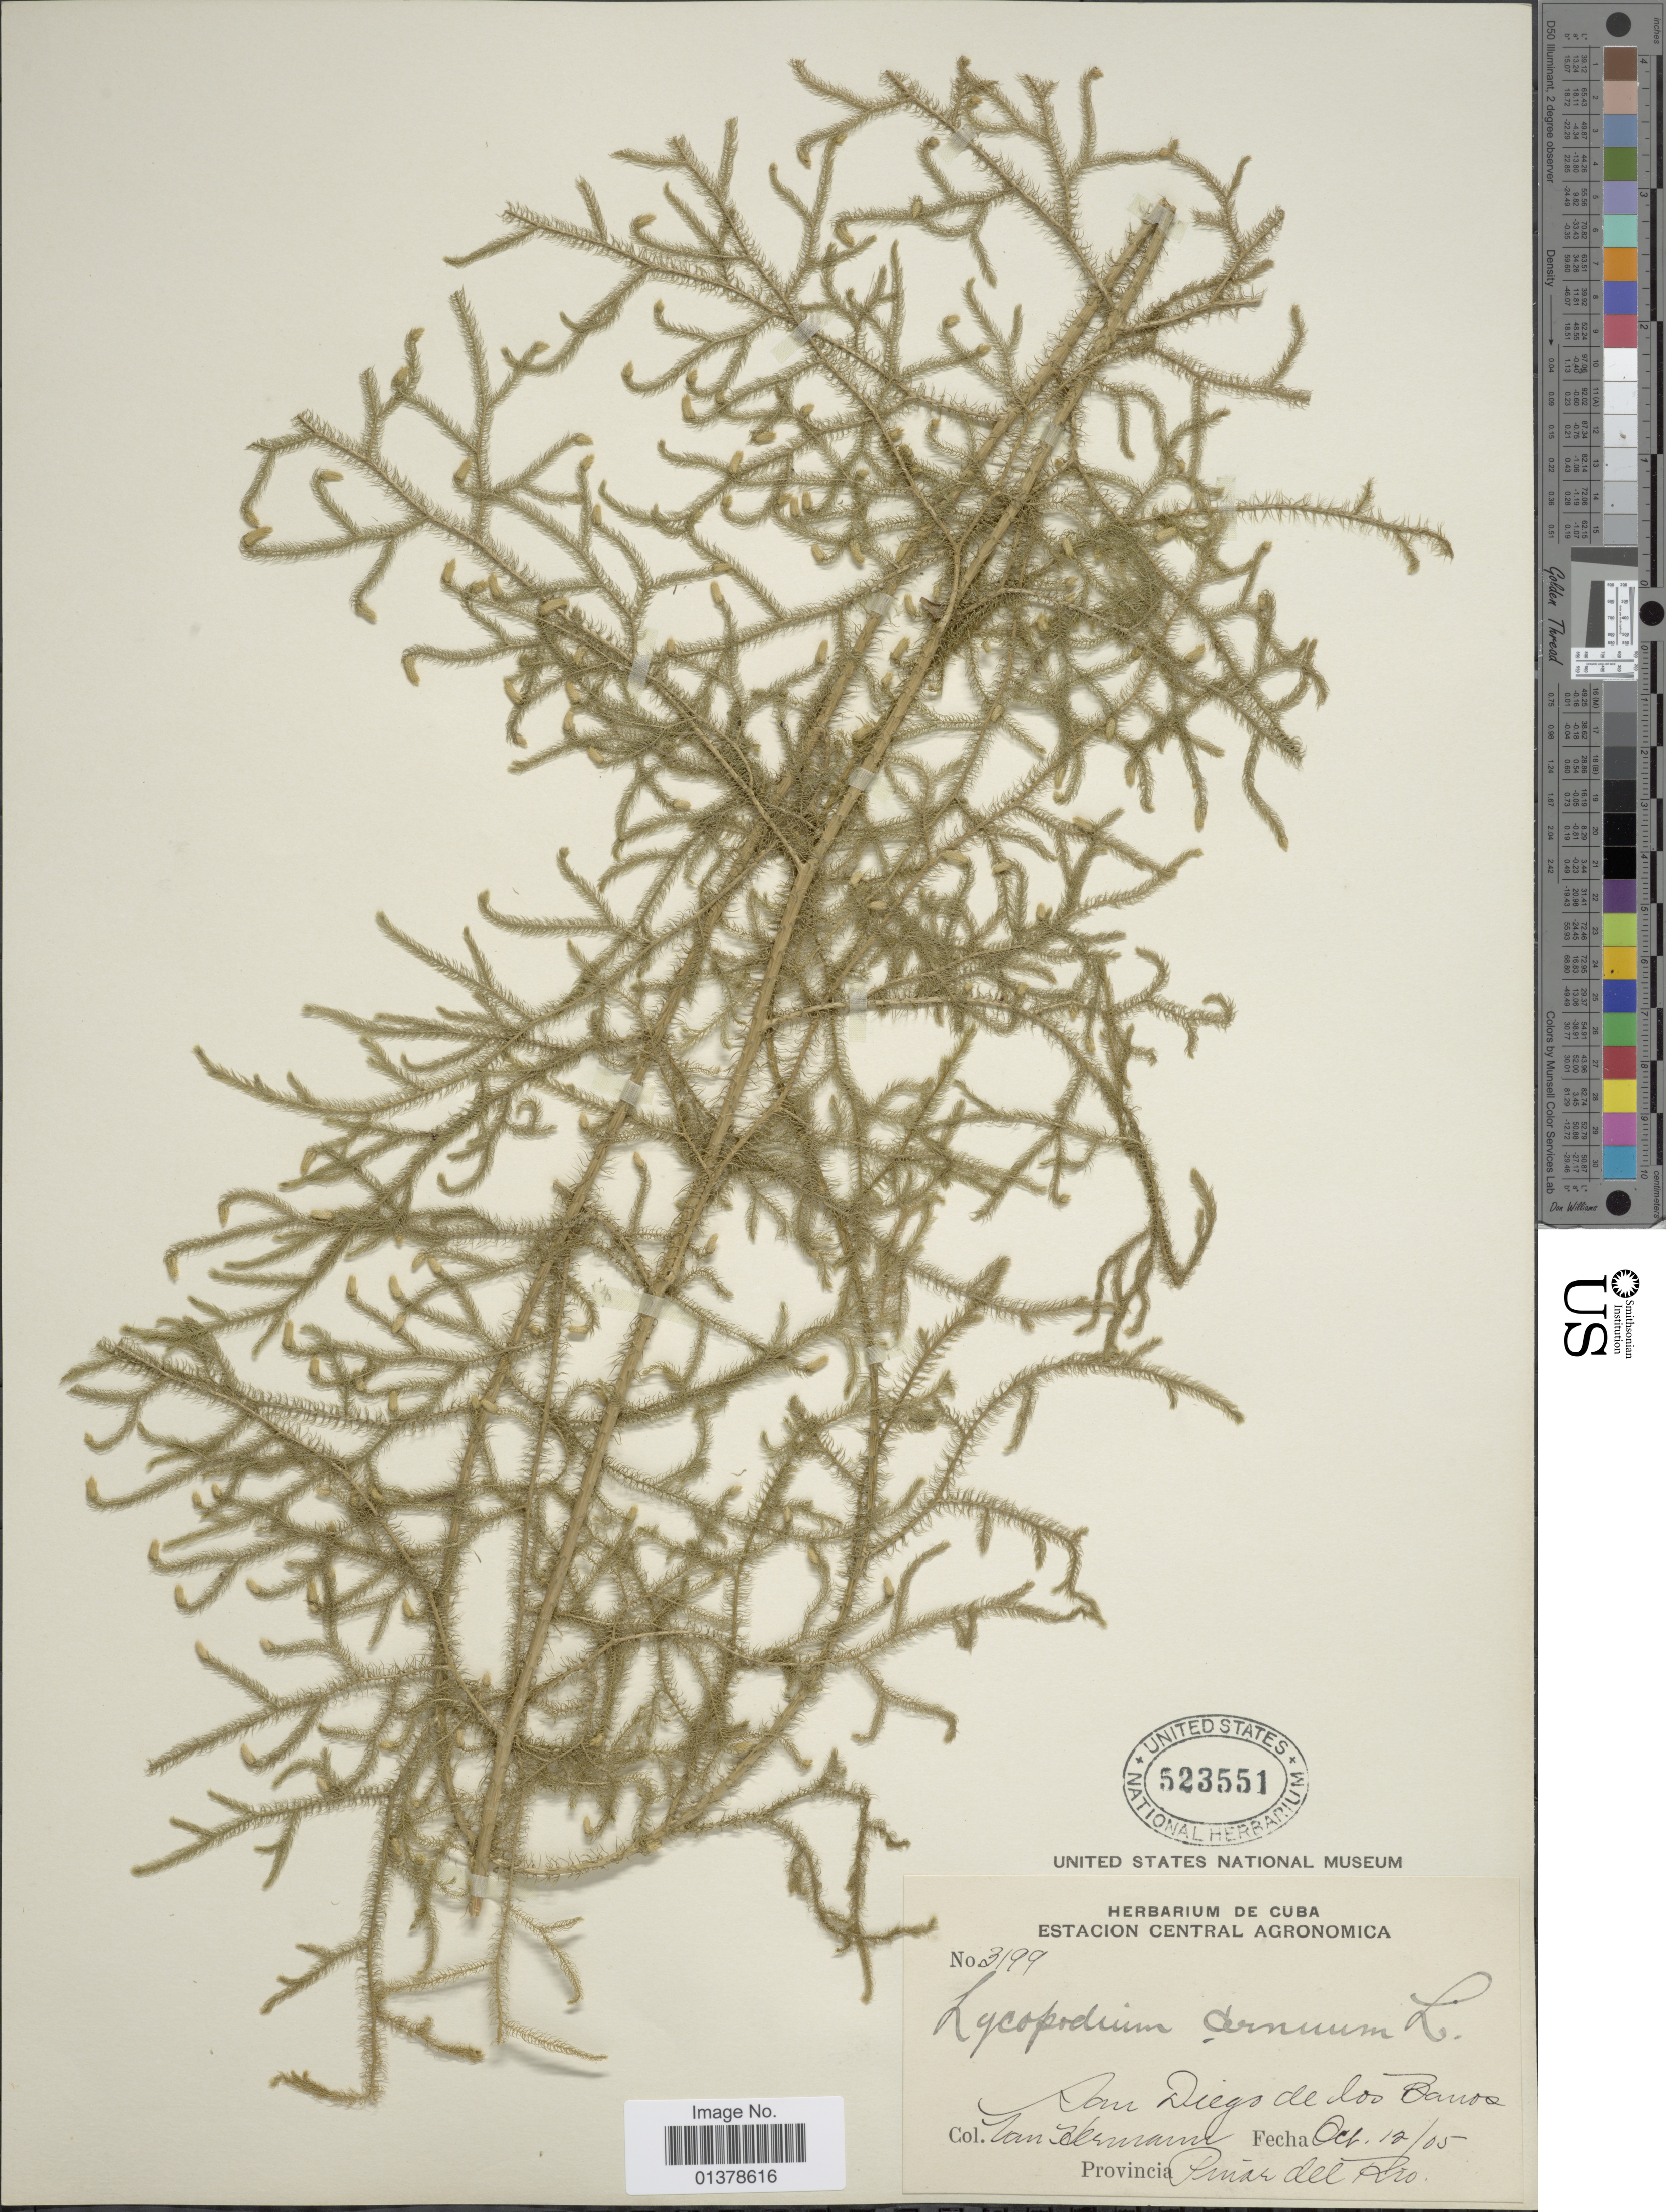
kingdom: Plantae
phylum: Tracheophyta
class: Lycopodiopsida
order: Lycopodiales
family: Lycopodiaceae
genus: Palhinhaea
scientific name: Palhinhaea cernua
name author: (L.) Vasc. & Franco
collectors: H. A. Van Hermann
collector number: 3199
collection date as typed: Transcribed d/m/y: 12/10/5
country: Cuba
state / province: Pinar del Río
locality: San Diego de los Banos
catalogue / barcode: US 523551